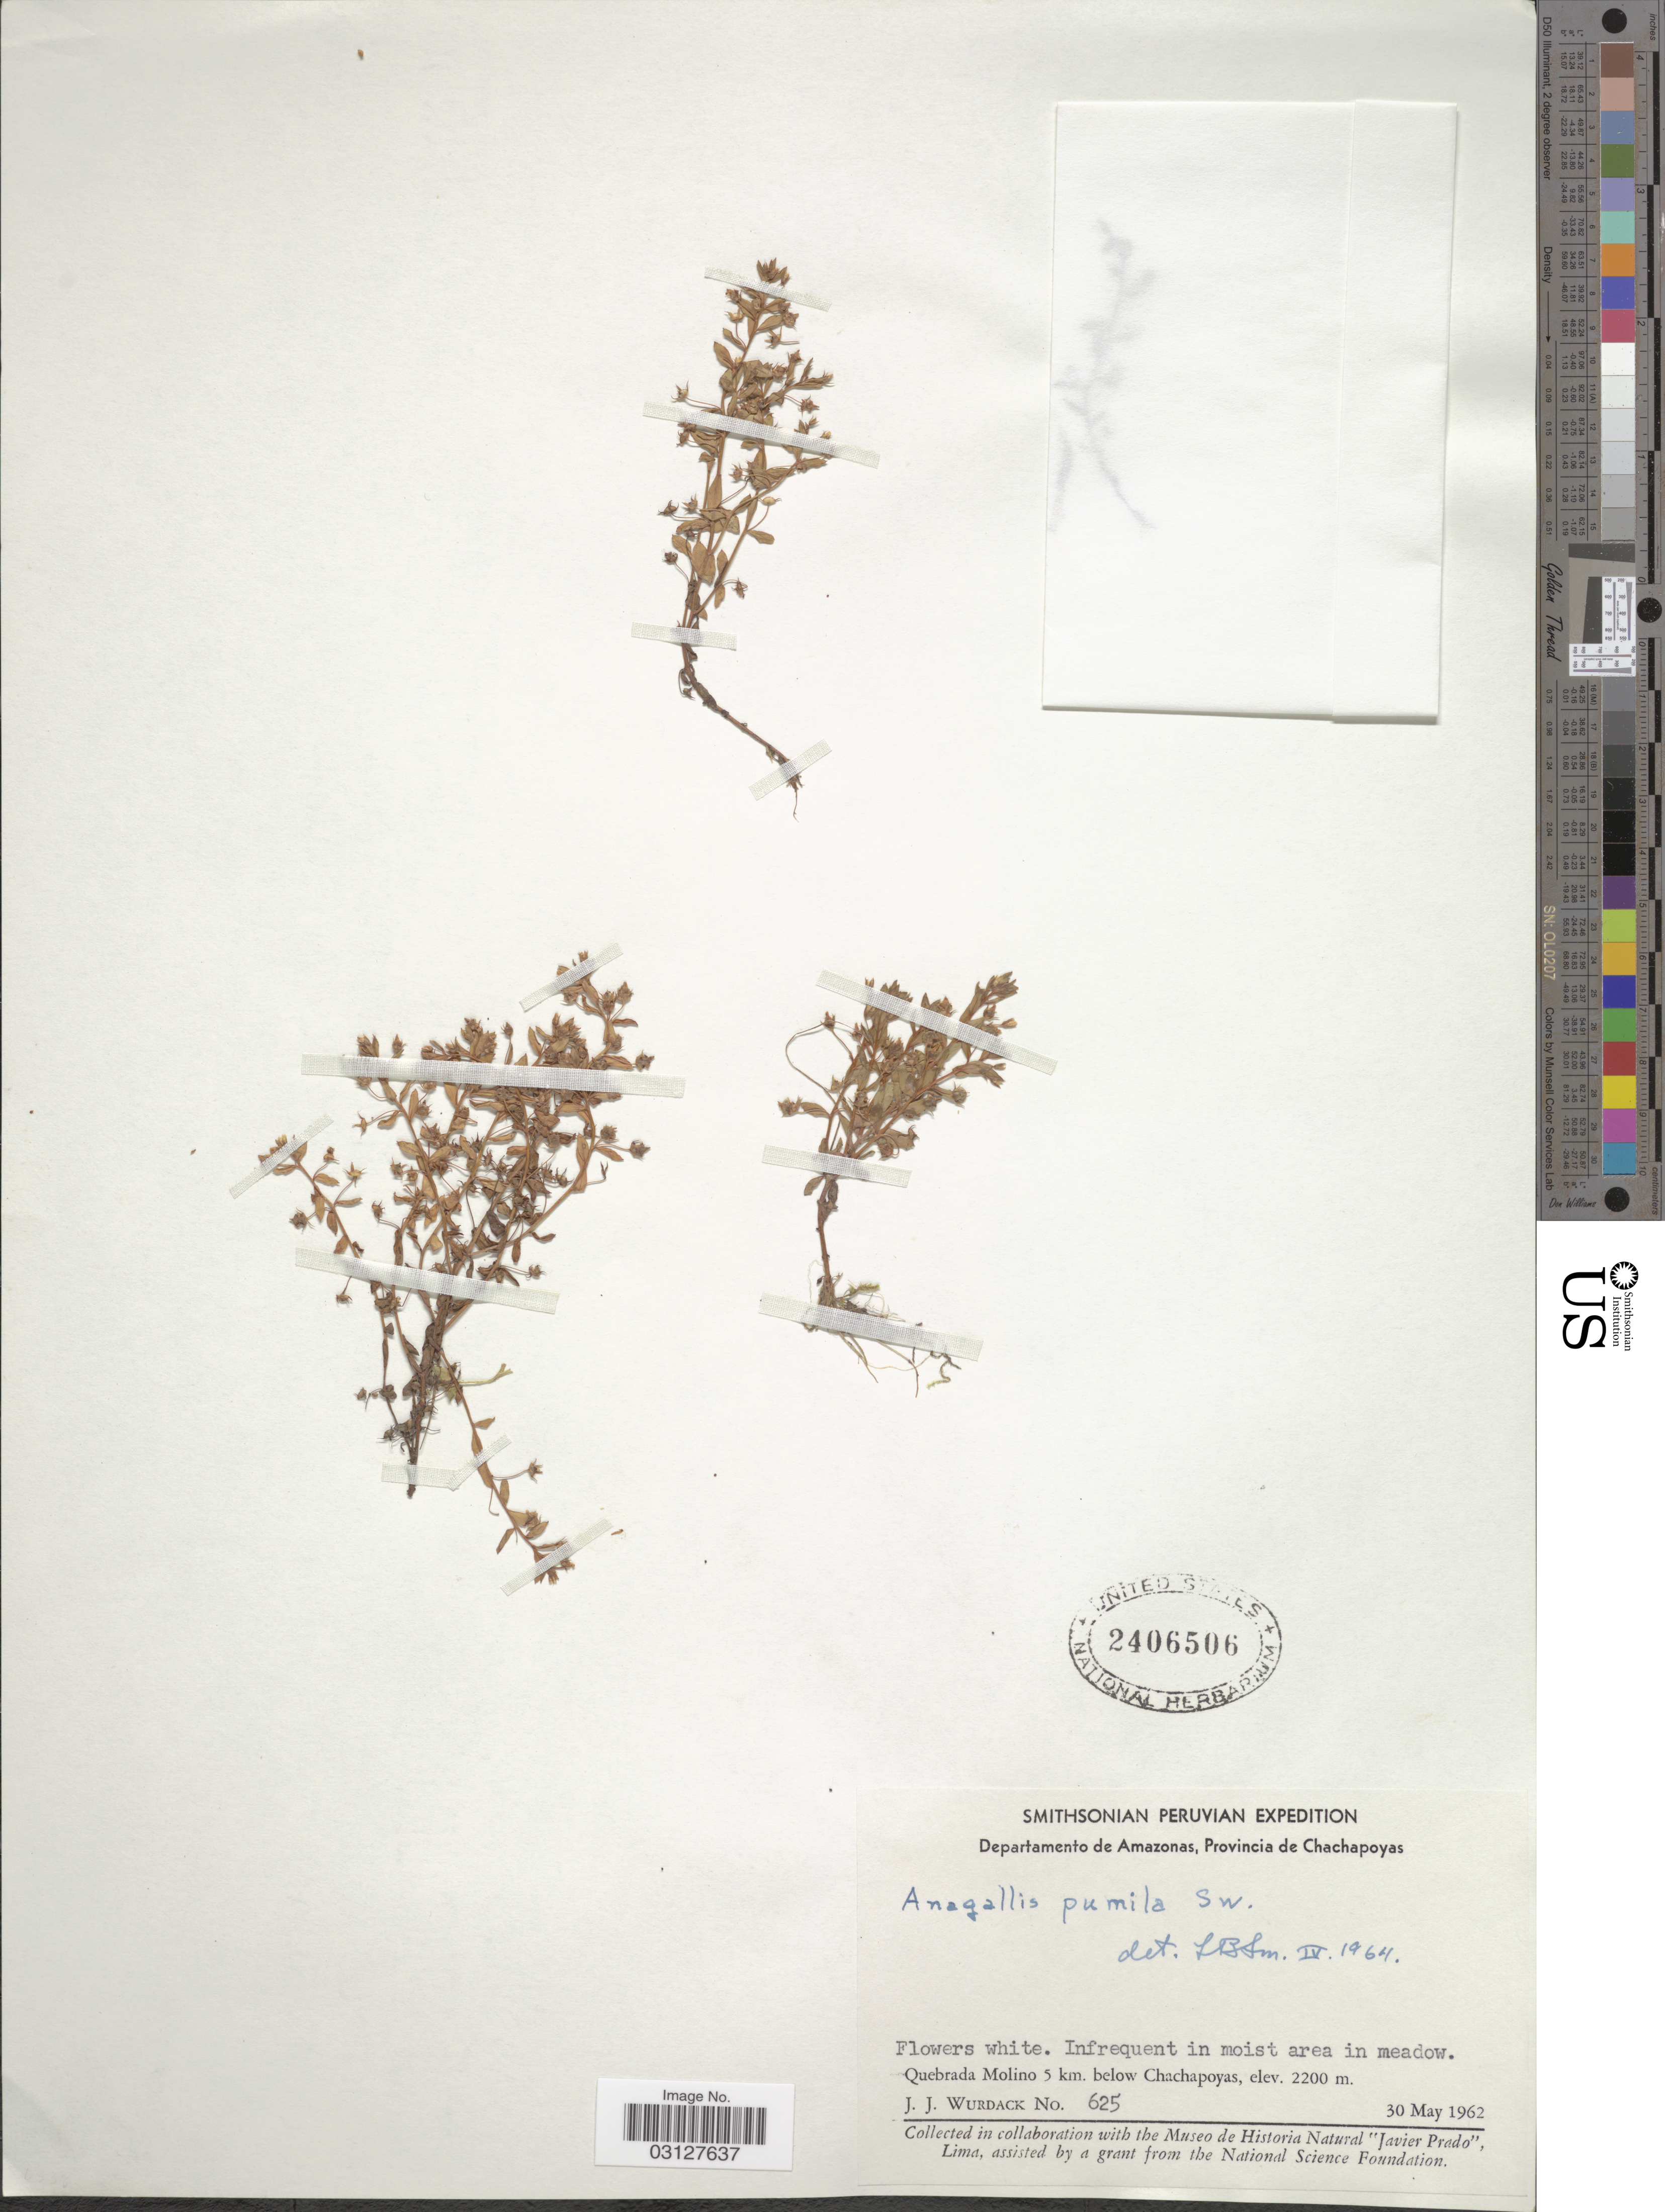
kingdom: Plantae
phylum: Tracheophyta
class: Magnoliopsida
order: Ericales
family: Primulaceae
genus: Anagallis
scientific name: Anagallis pumila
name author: Sw.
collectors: J. J. Wurdack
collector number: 625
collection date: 1962-05-30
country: Peru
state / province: Amazonas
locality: Departamento de Amazonas, Provincia de Chachapoyas, Quebrada Molino 5 km. below Chachapoyas.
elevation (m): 2200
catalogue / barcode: US 2406506